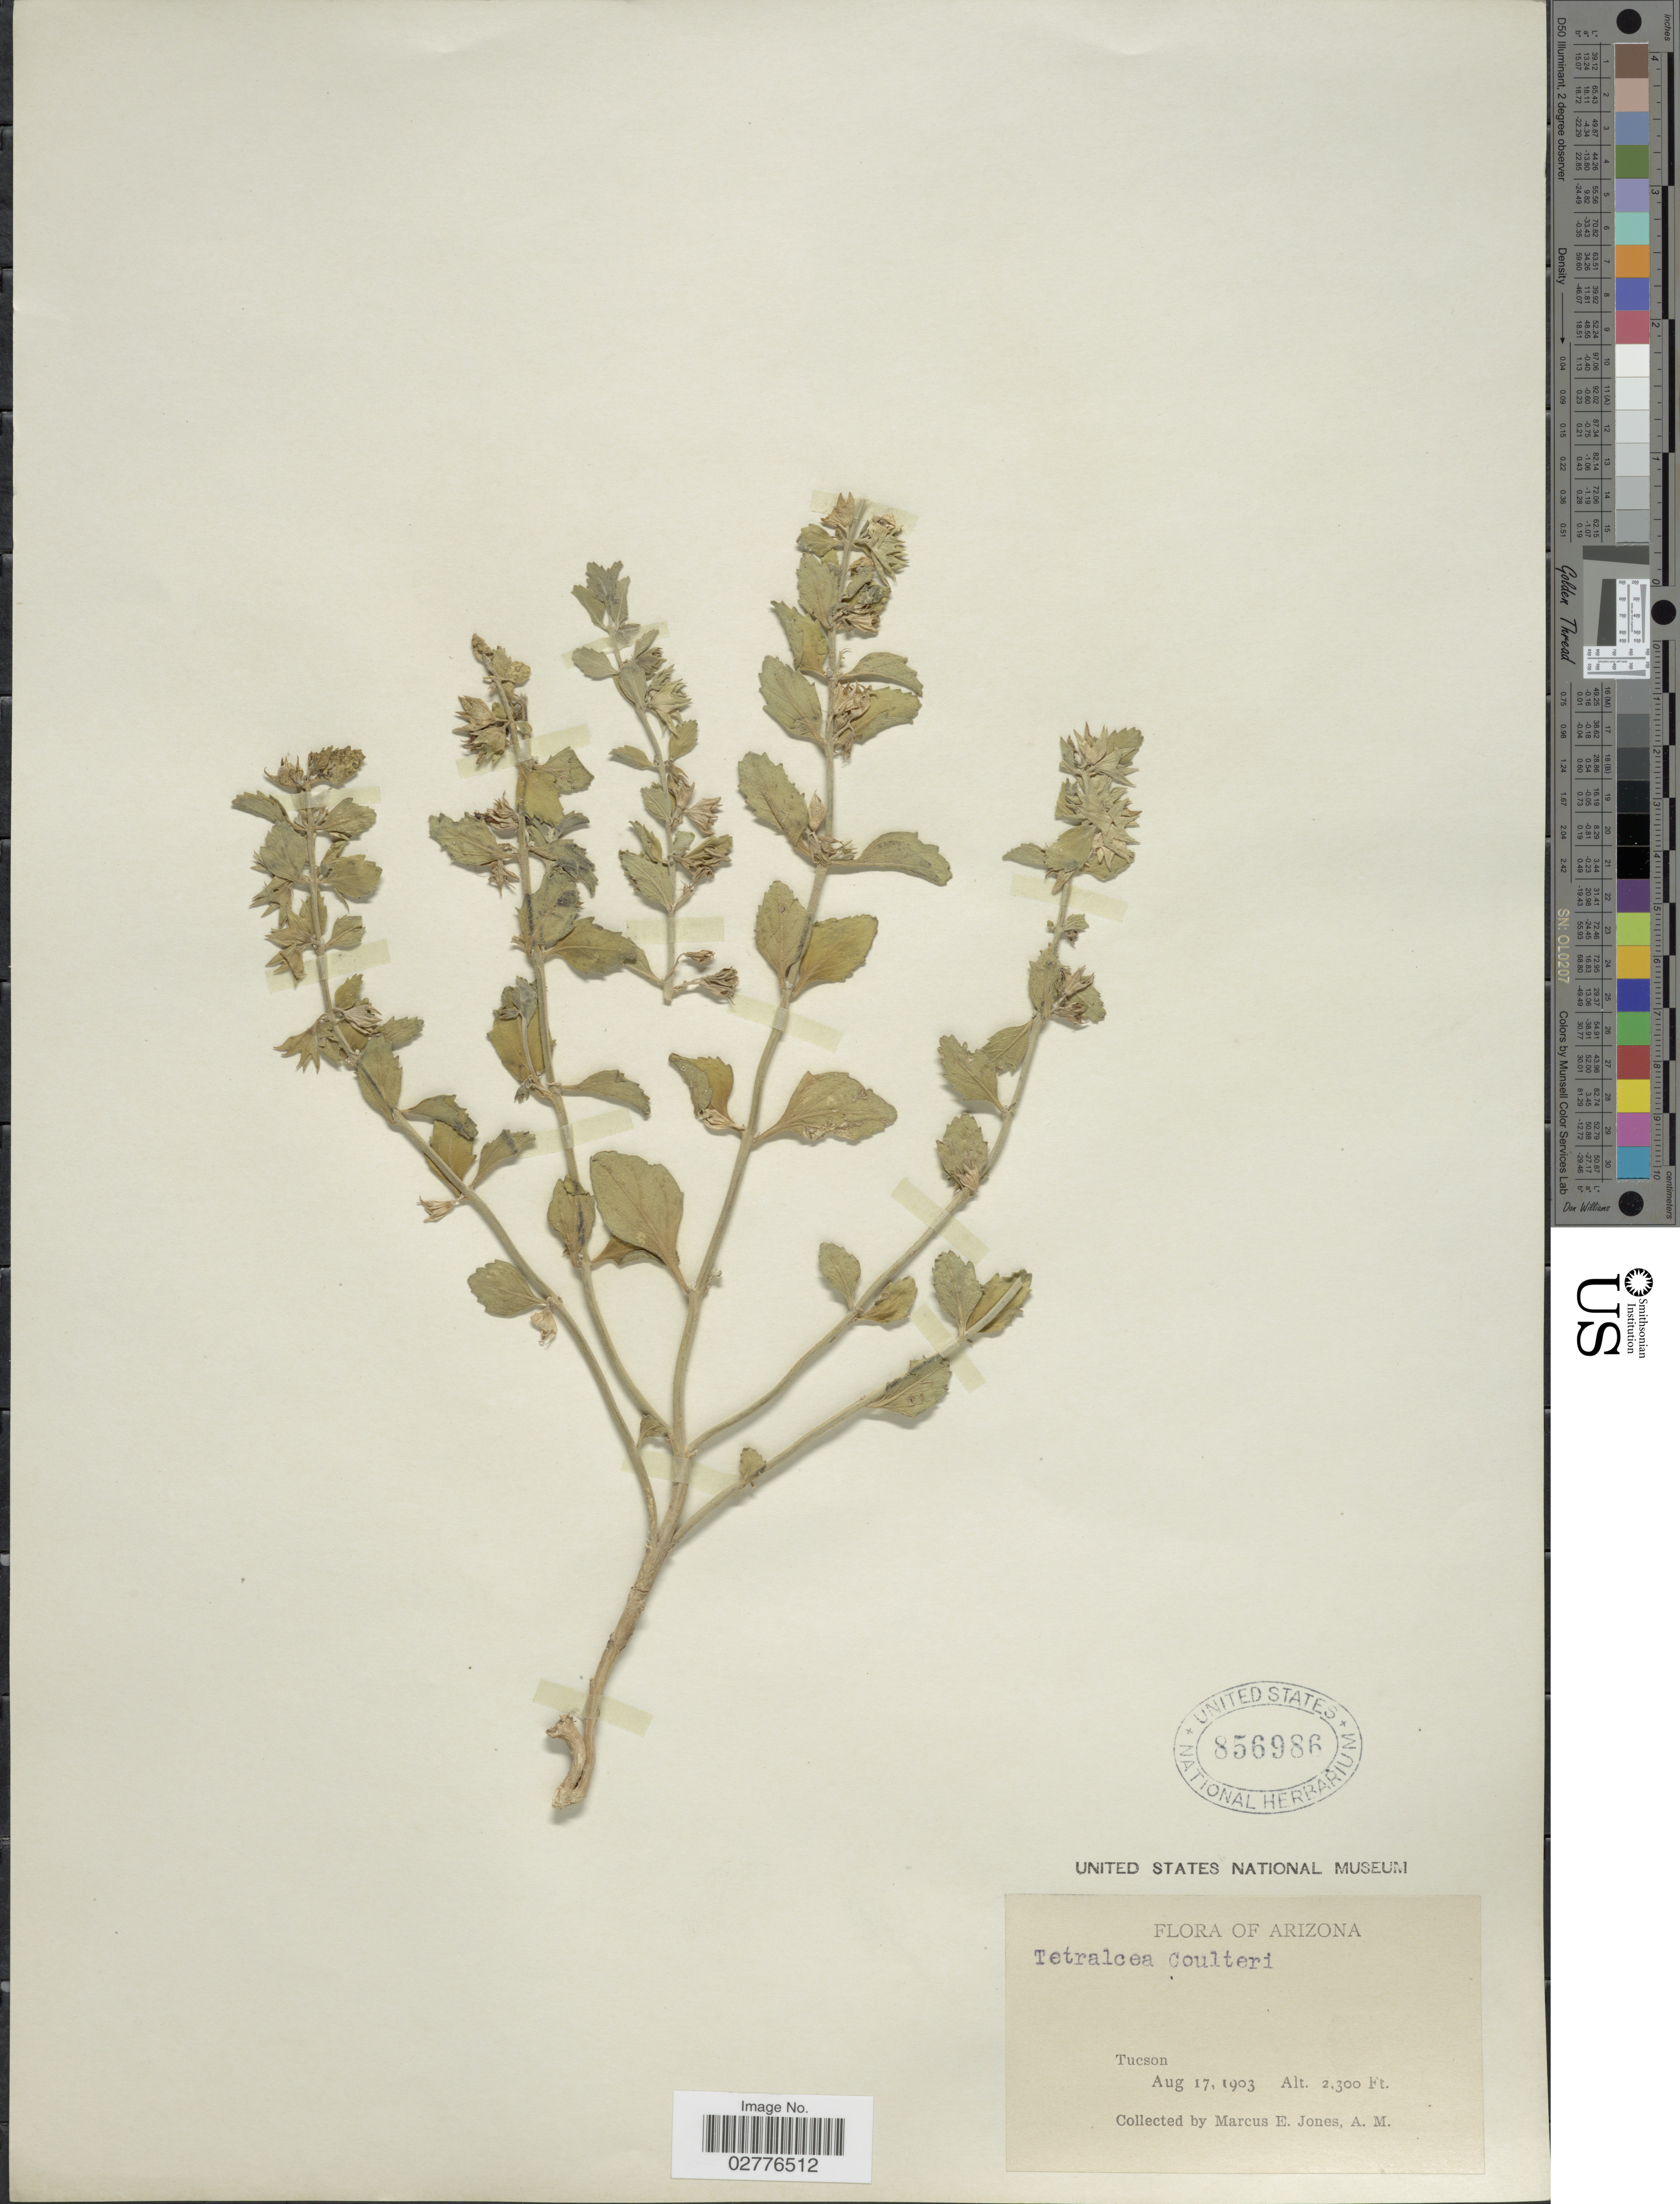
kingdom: Plantae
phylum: Tracheophyta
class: Magnoliopsida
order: Lamiales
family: Lamiaceae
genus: Tetraclea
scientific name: Tetraclea coulteri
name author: A. Gray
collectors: M. E. Jones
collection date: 1903-08-17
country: United States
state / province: Arizona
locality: Tucson.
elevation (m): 701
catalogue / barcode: US 856986